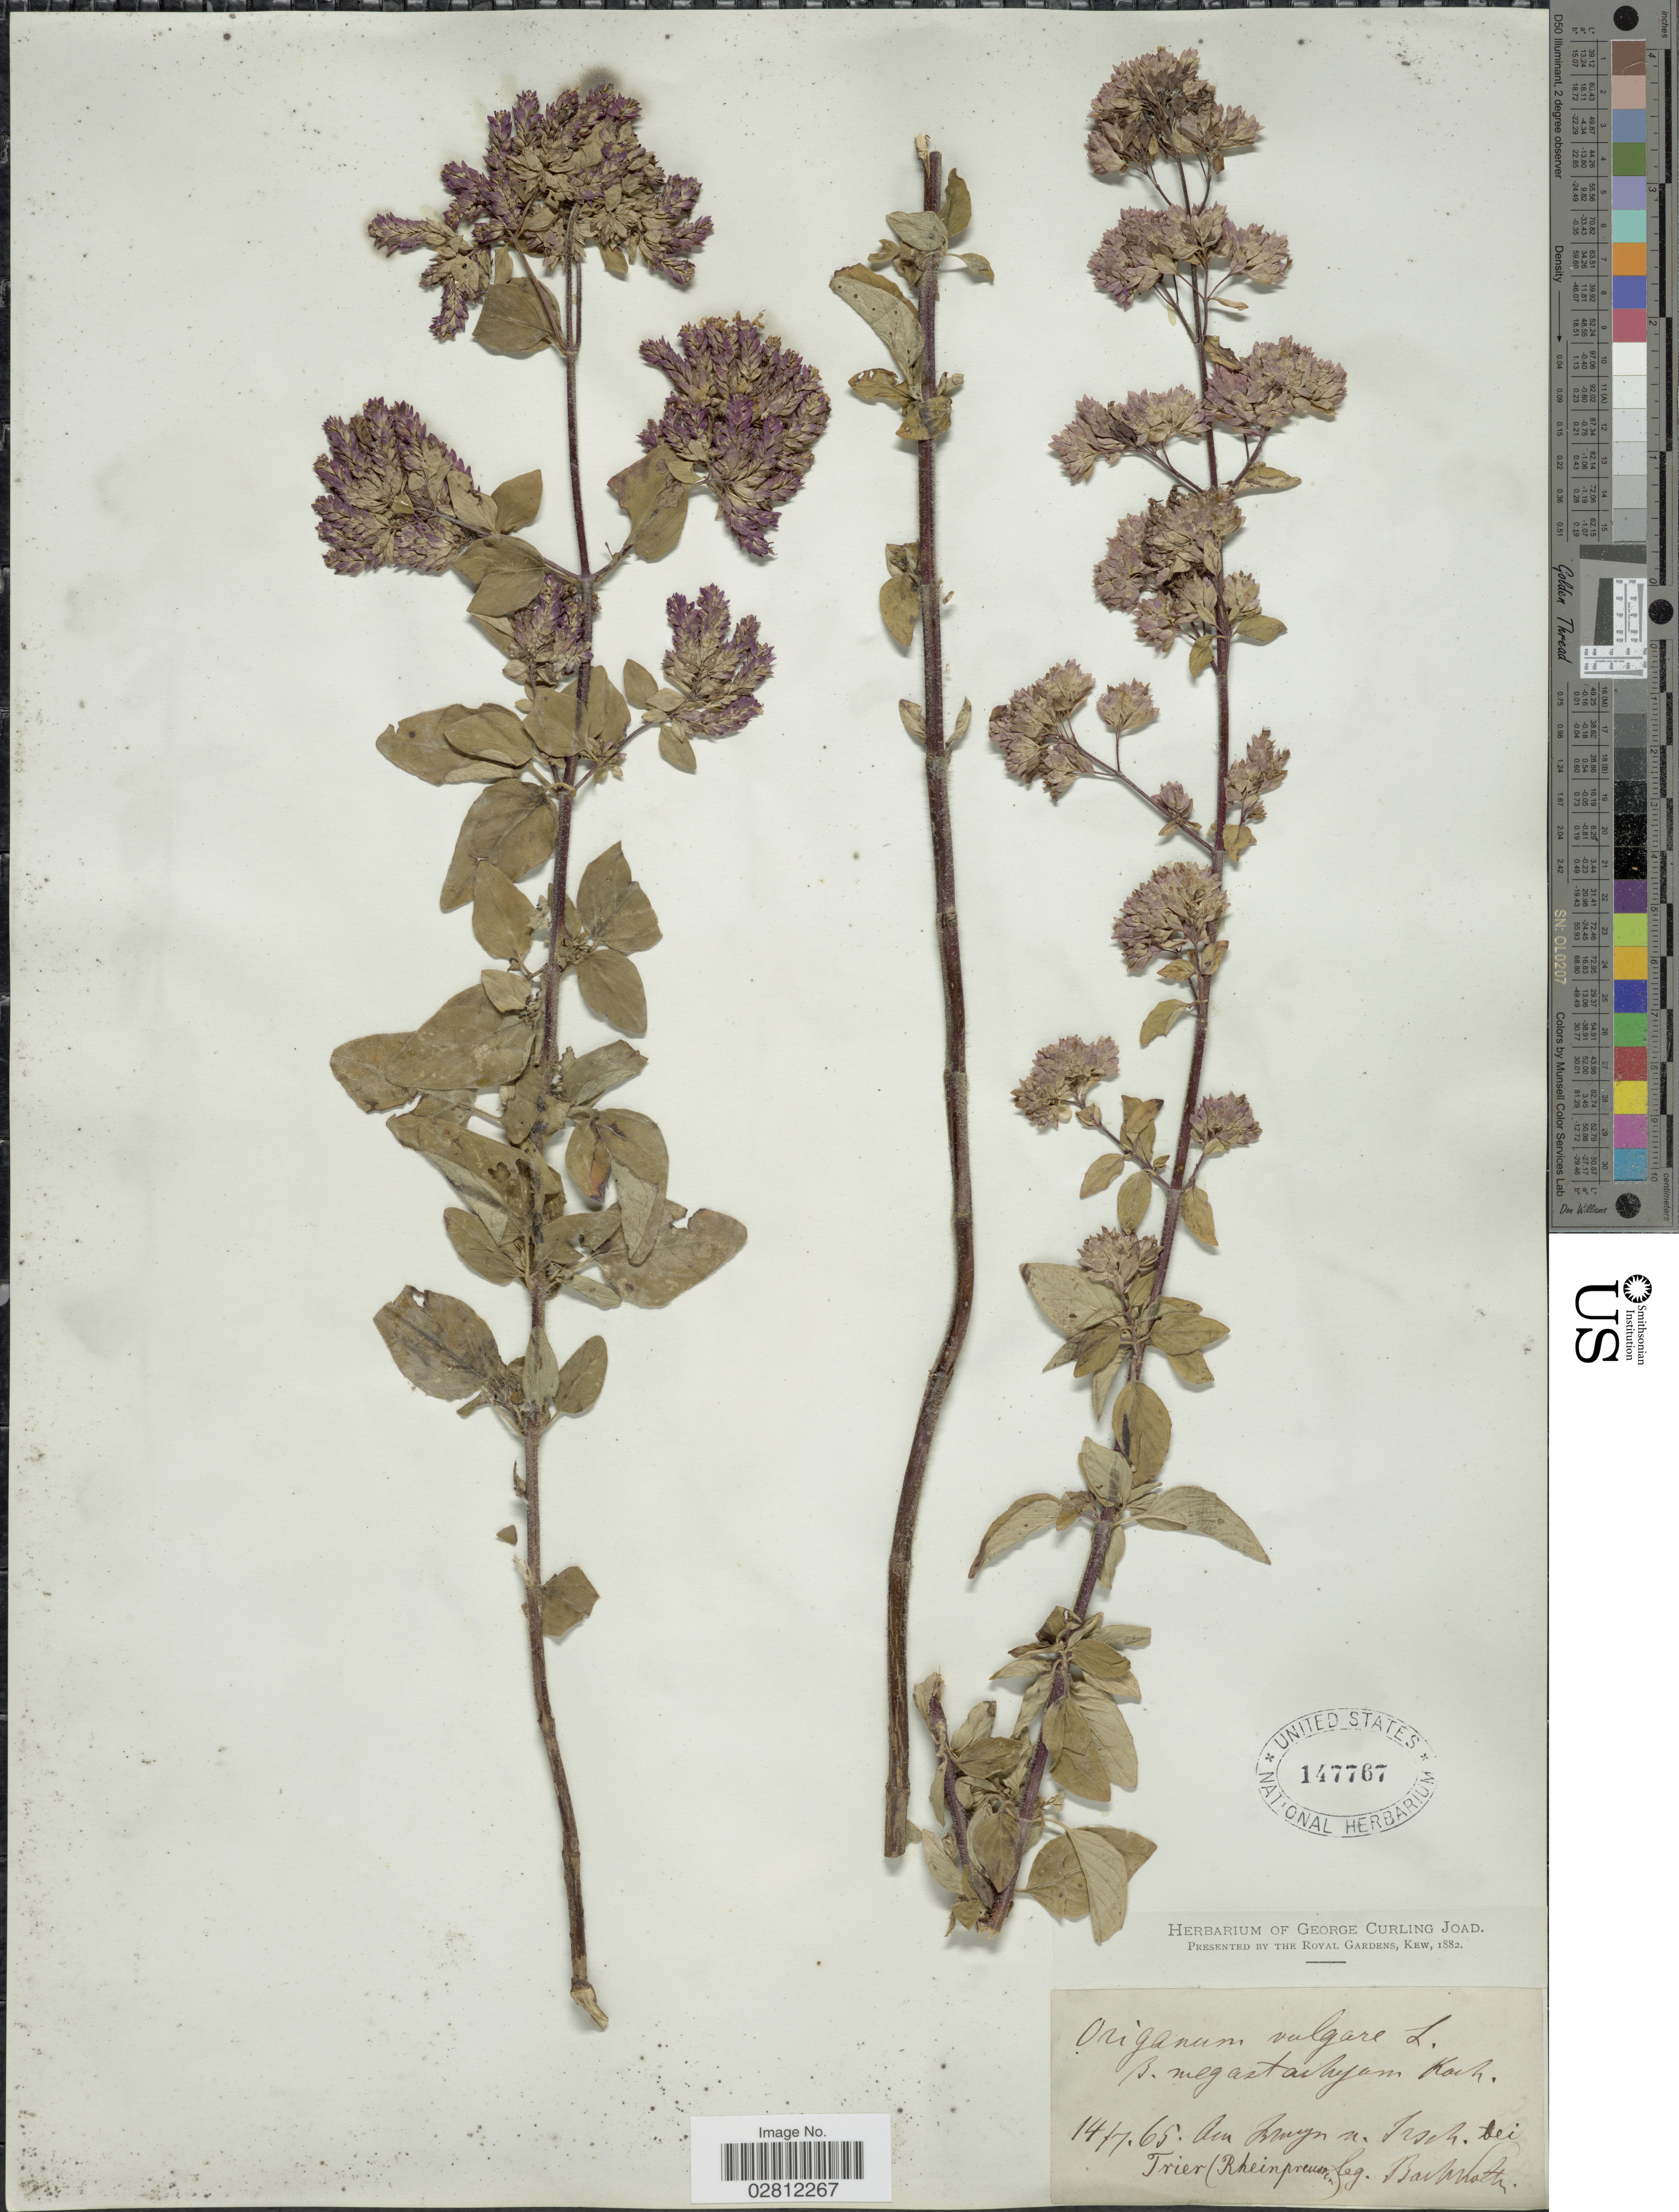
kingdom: Plantae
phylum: Tracheophyta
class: Magnoliopsida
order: Lamiales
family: Lamiaceae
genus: Origanum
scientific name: Origanum vulgare subsp. hirtum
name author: (Link) Ietsw.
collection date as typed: Transcribed d/m/y: 14/7/6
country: Germany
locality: Am Brugen n. Irsch. bei Trier (Rheinprovinz).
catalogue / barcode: US 147767